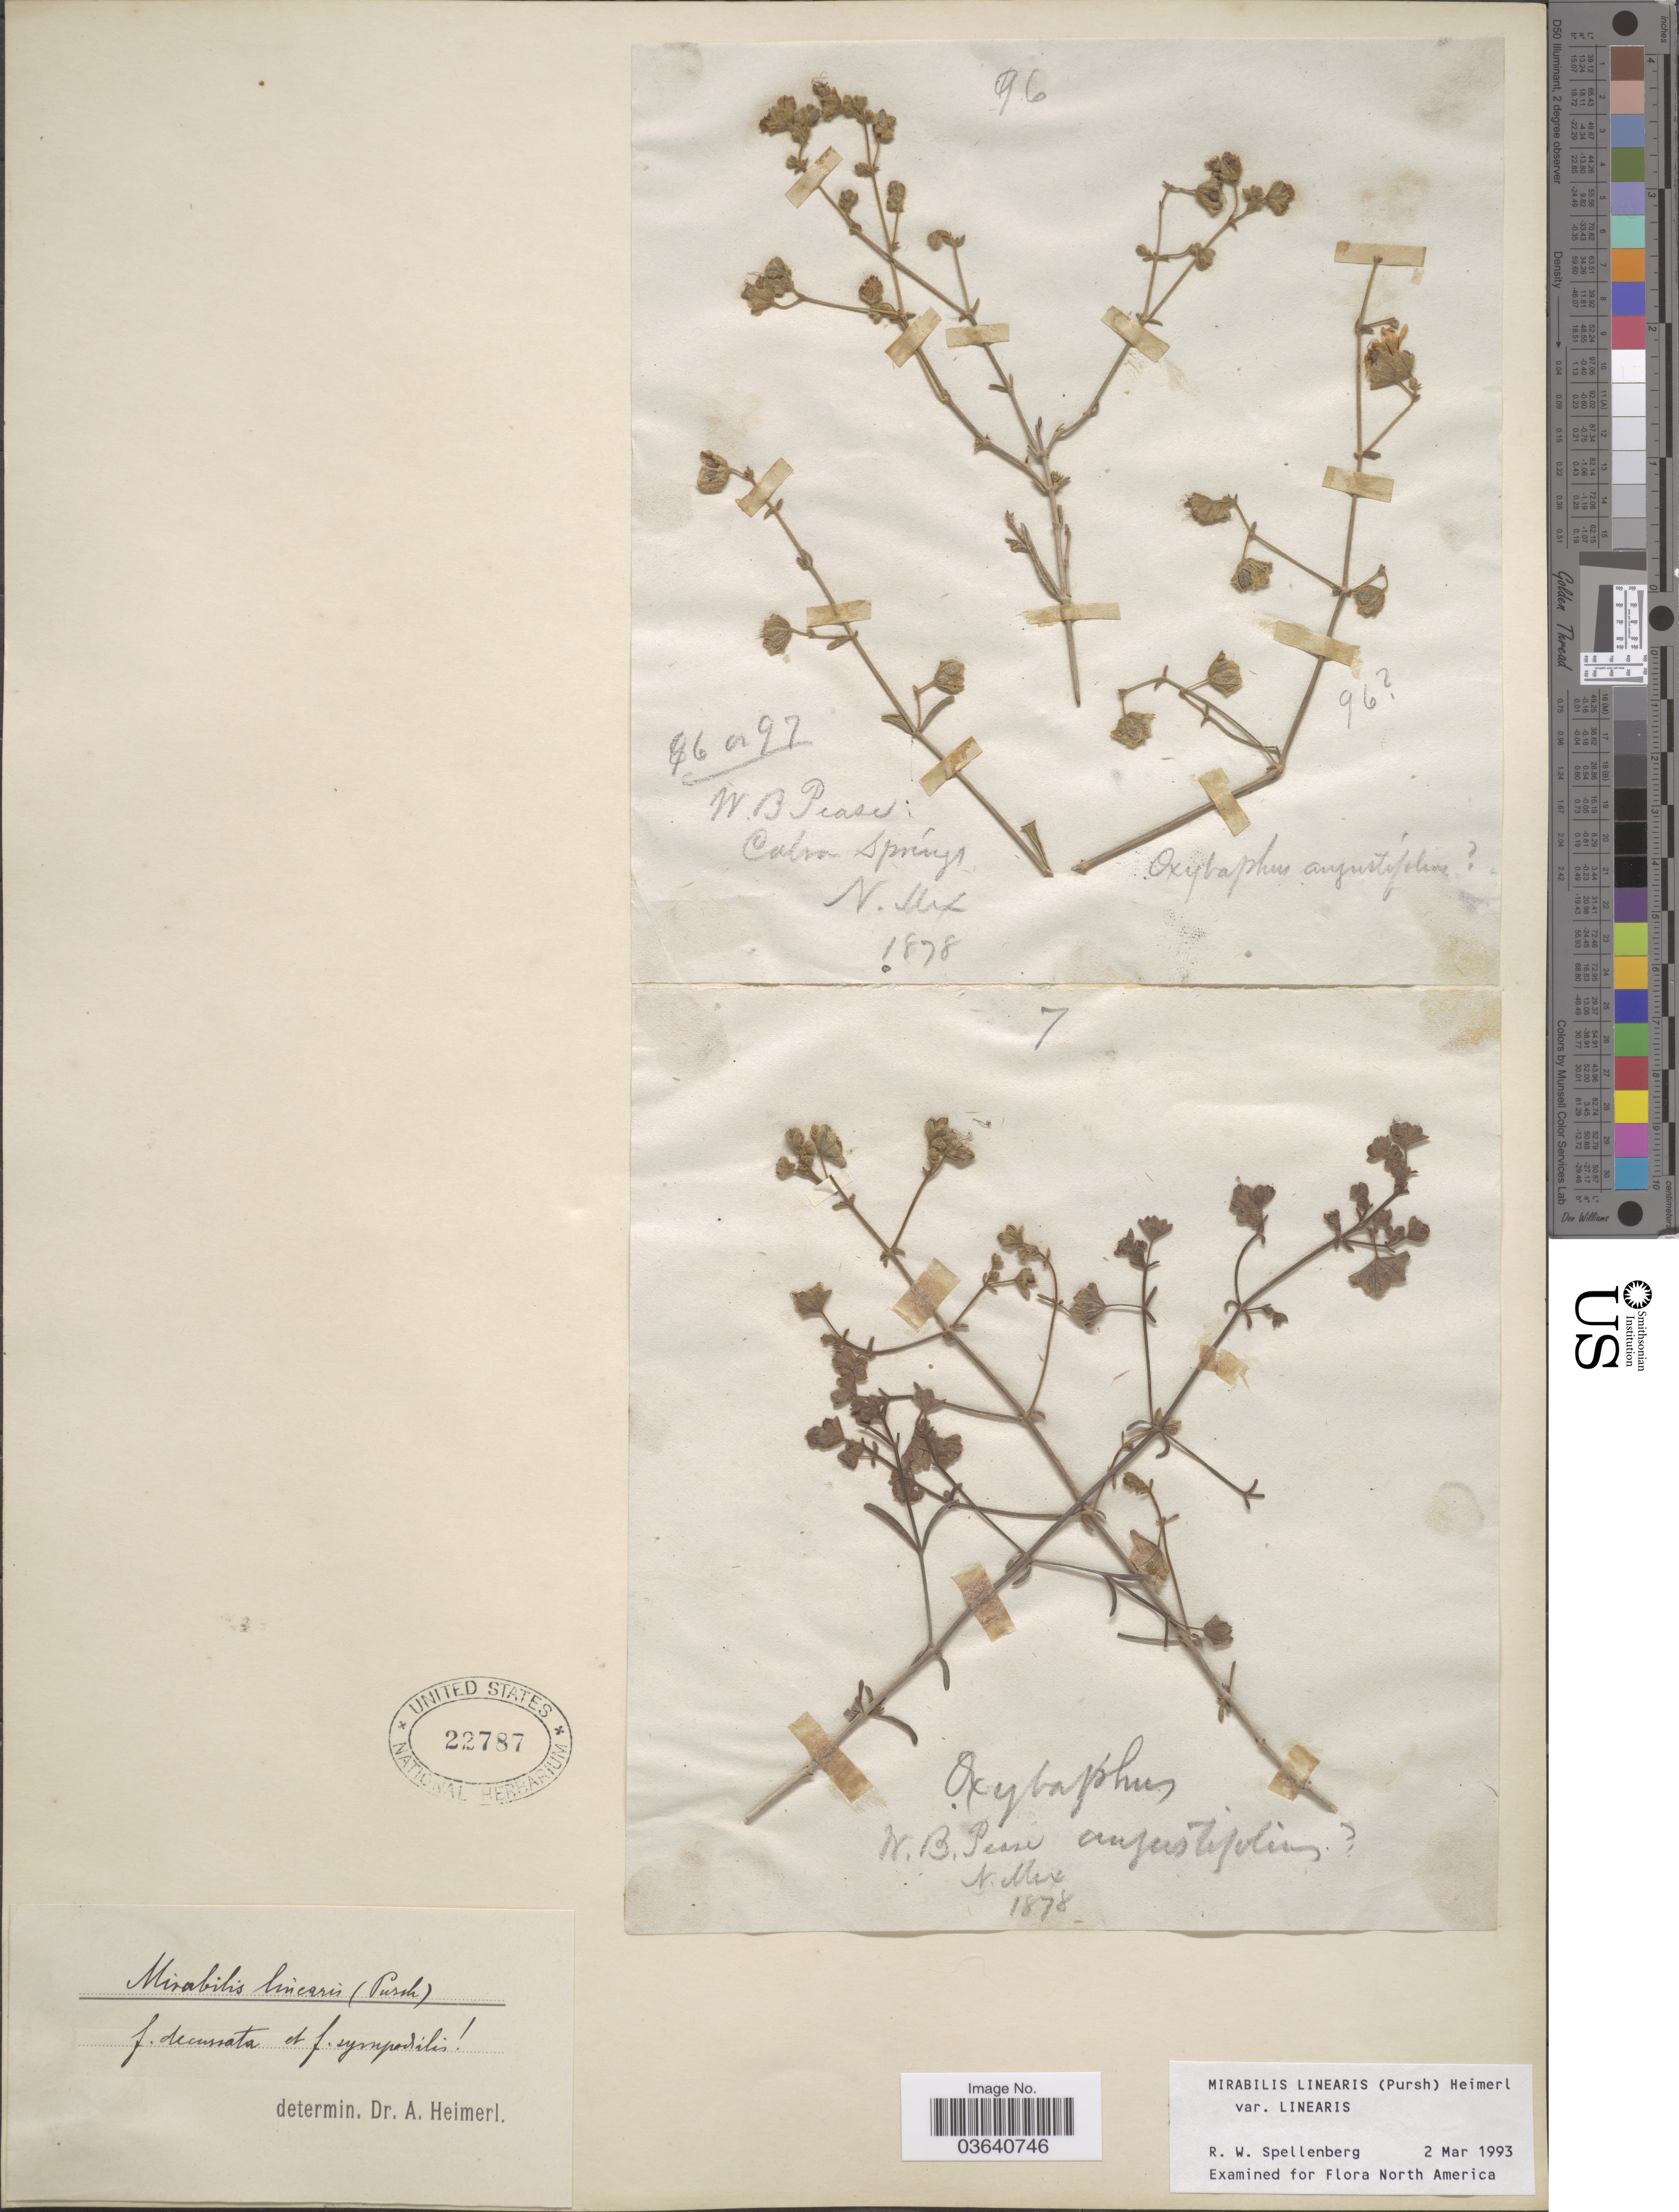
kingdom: Plantae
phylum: Tracheophyta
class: Magnoliopsida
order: Caryophyllales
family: Nyctaginaceae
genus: Mirabilis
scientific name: Mirabilis linearis var. linearis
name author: (Pursh) Heimerl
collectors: W. Pease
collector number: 96/97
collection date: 1878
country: United States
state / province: New Mexico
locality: Carson Springs.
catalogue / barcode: US 22787